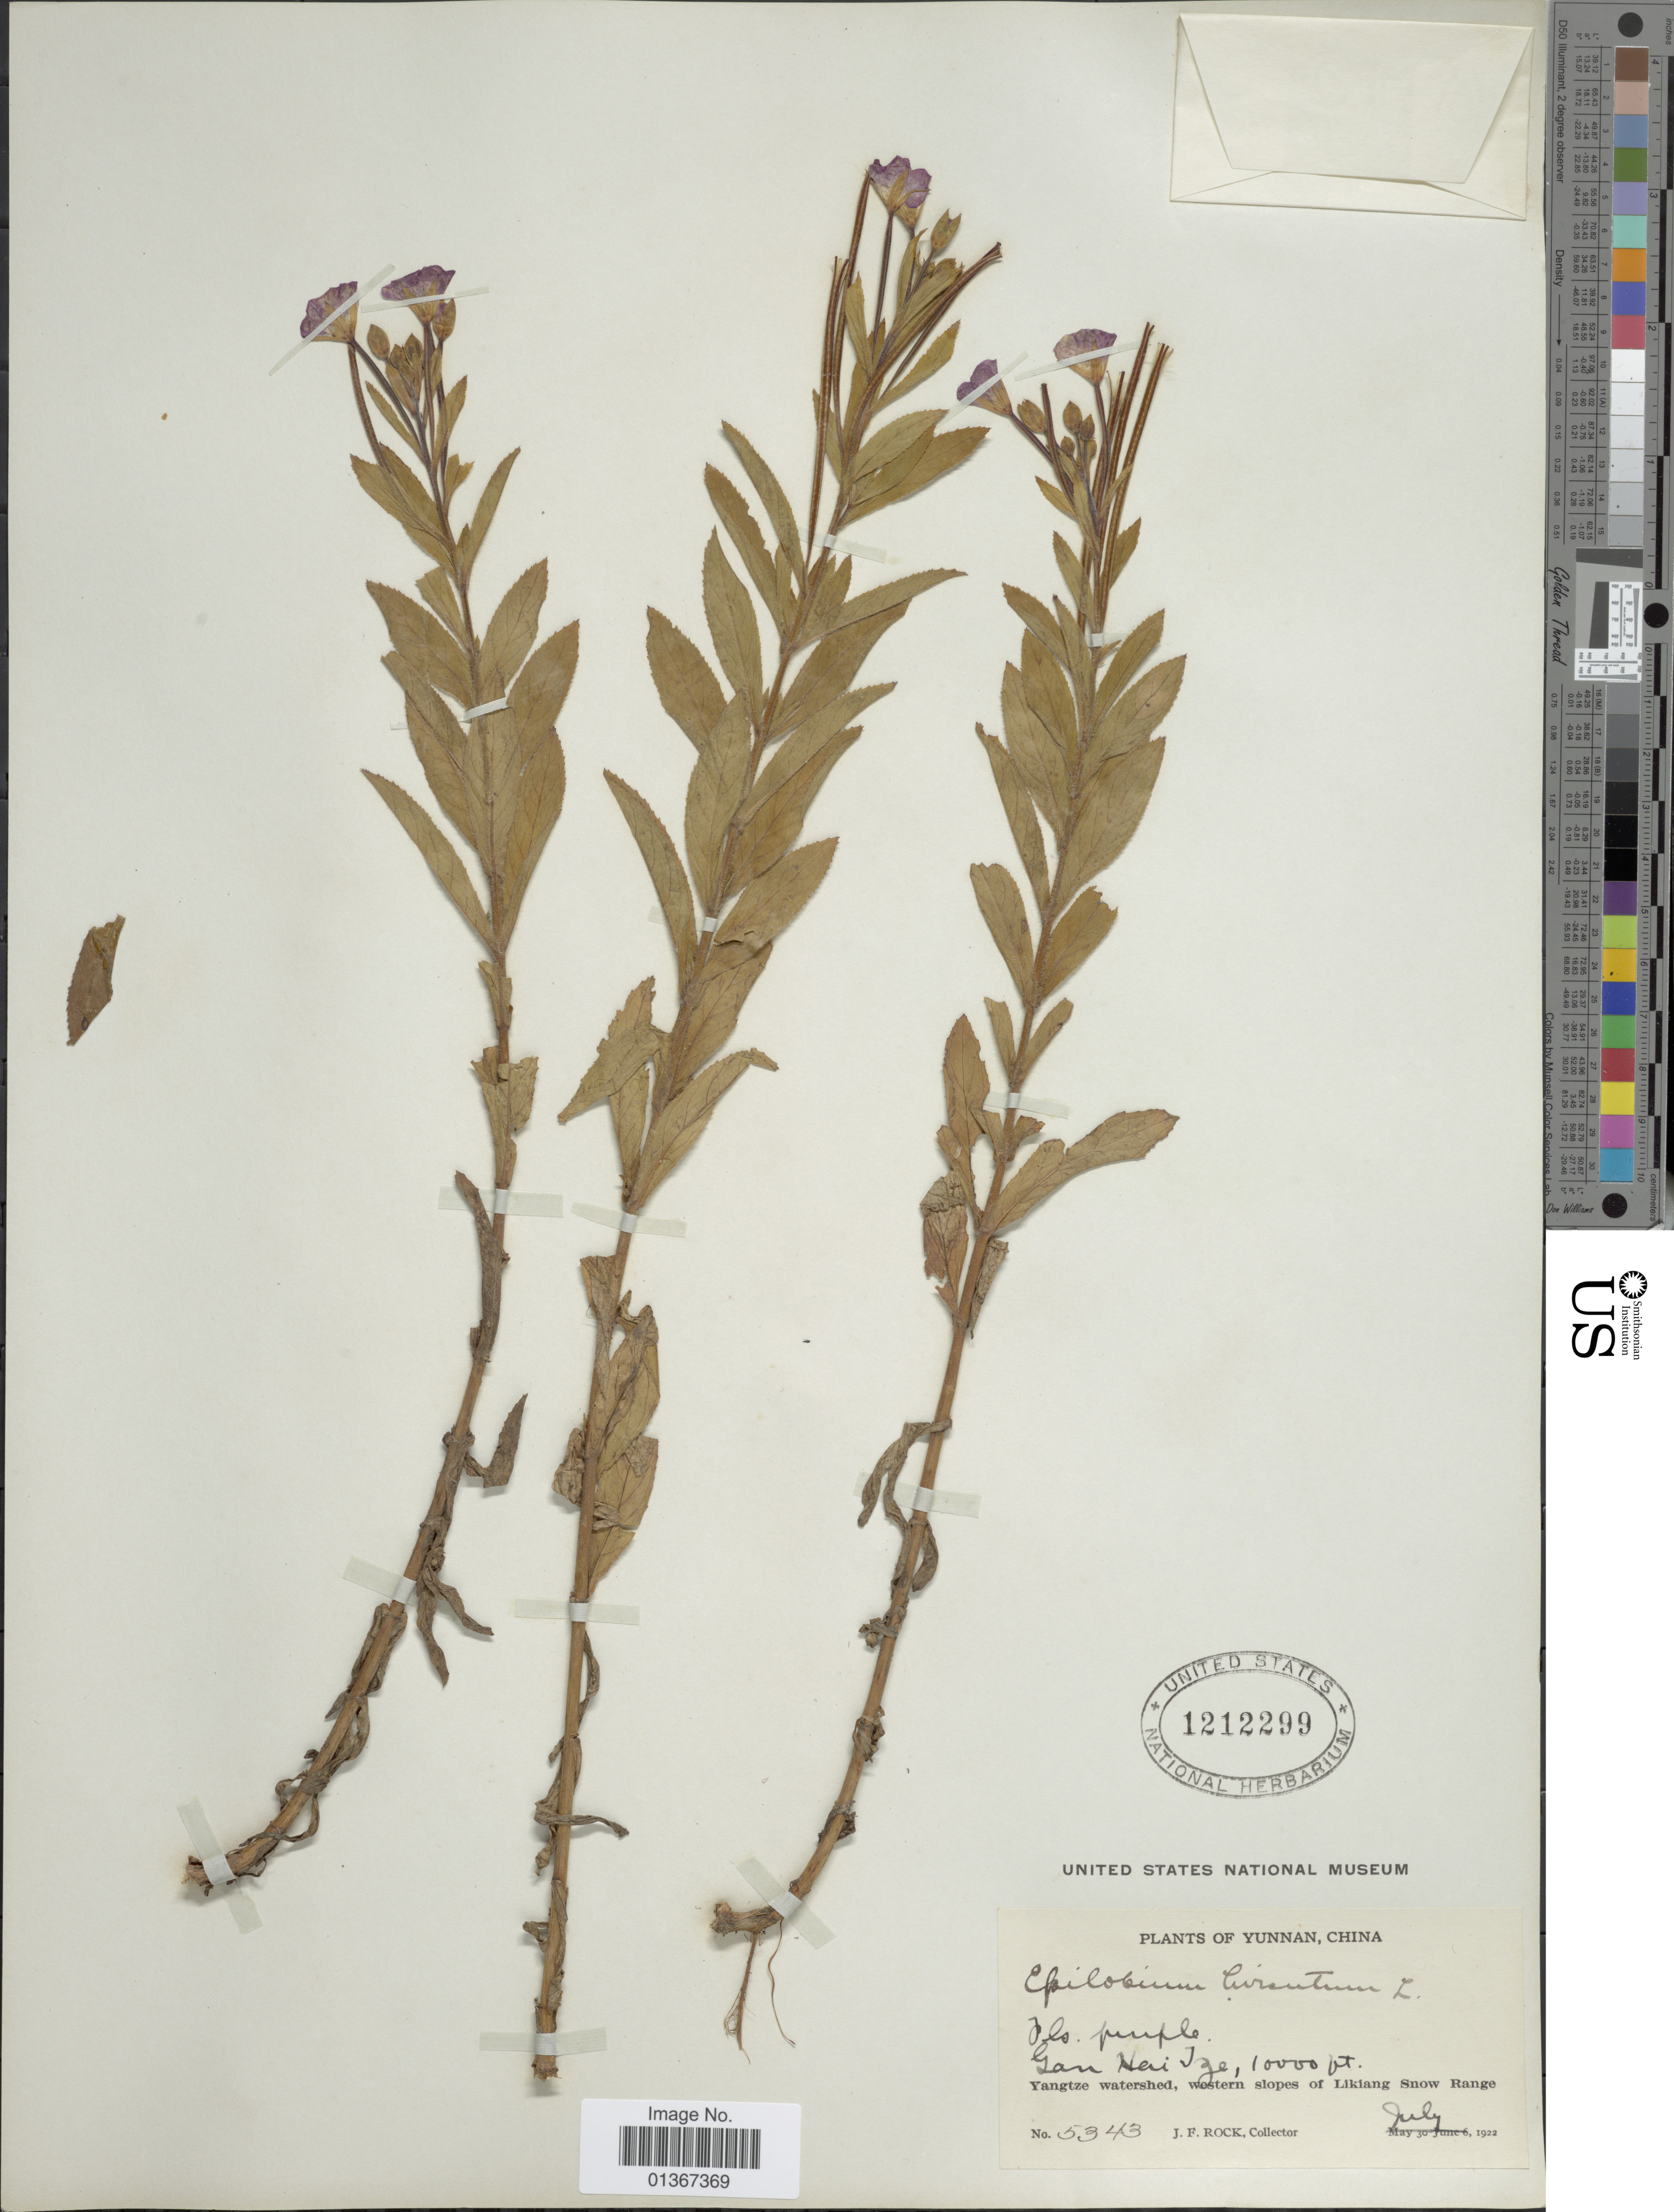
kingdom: Plantae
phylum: Tracheophyta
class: Magnoliopsida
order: Myrtales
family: Onagraceae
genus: Epilobium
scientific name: Epilobium hirsutum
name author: L.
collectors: J. Rock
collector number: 5343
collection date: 1922-07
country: China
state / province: Yunnan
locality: Gan Hai Ize, Yangtze watershed, western slopes of Likiang Snow Range.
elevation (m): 3048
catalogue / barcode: US 1212299